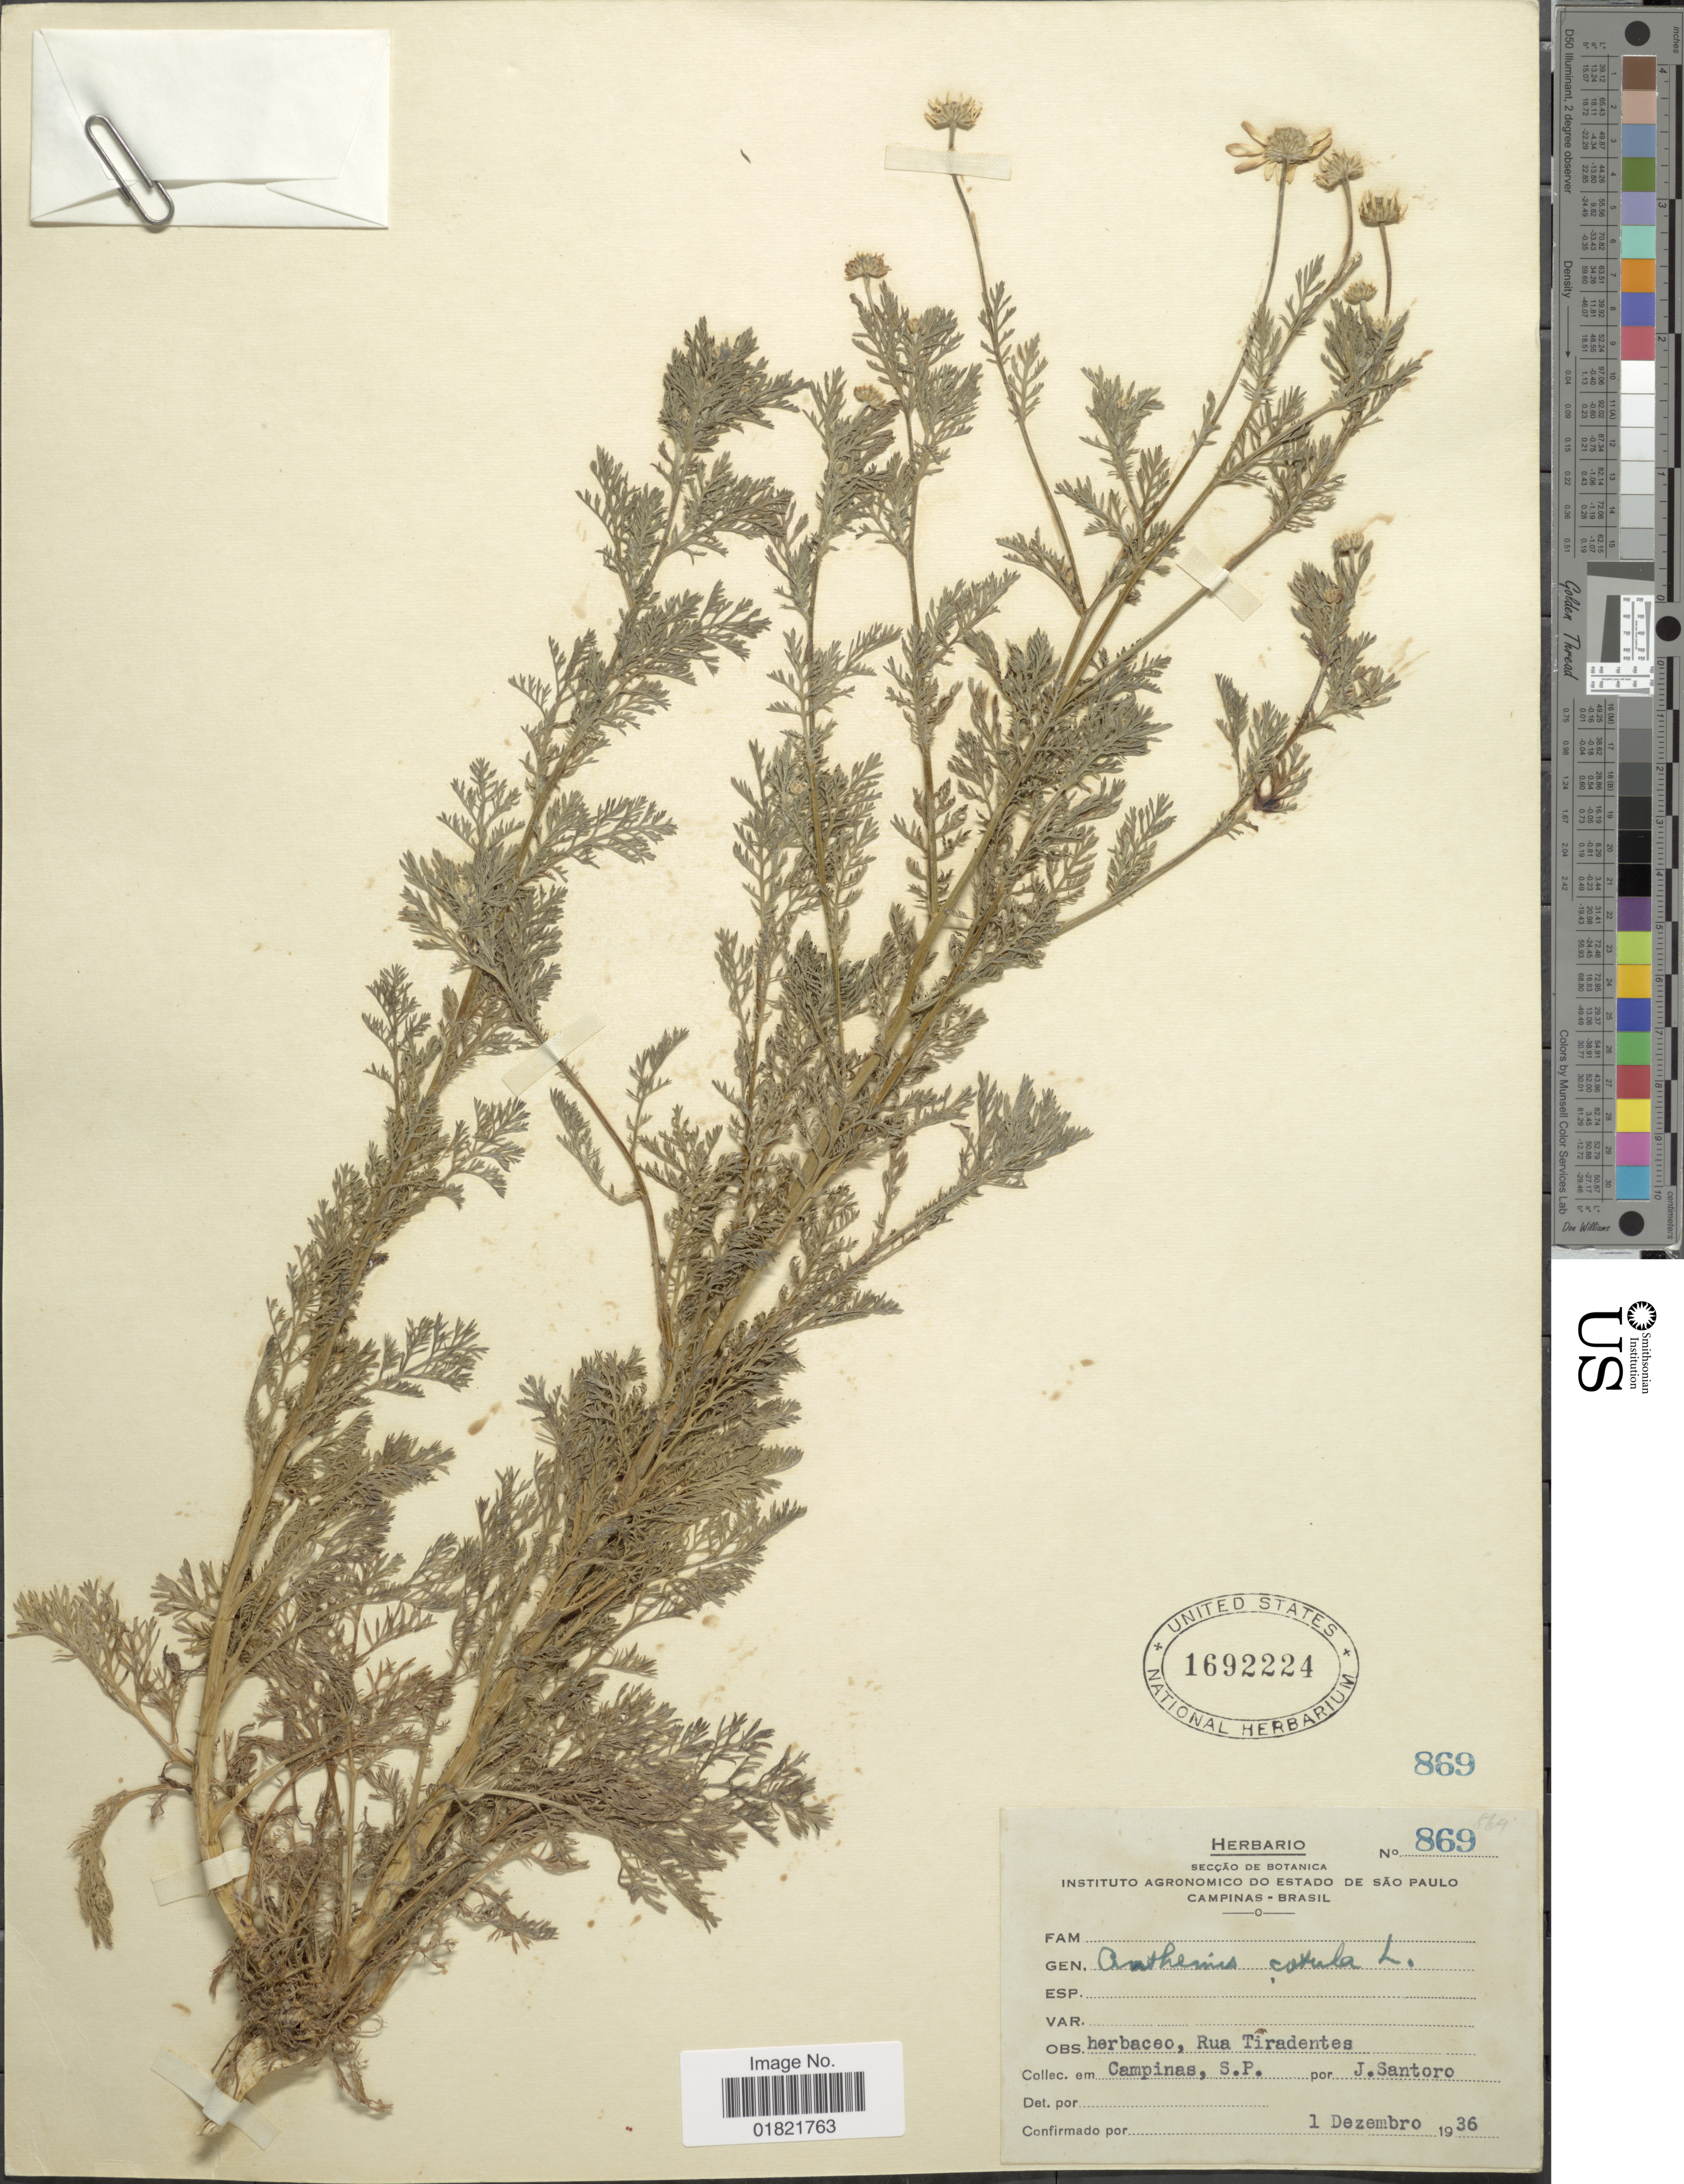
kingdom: Plantae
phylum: Tracheophyta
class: Magnoliopsida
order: Asterales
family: Asteraceae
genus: Anthemis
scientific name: Anthemis cotula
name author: L.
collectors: J. Santoro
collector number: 869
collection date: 1936-12-01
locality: Rua Tiradentes, Campinas, S. P.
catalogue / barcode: US 1692224